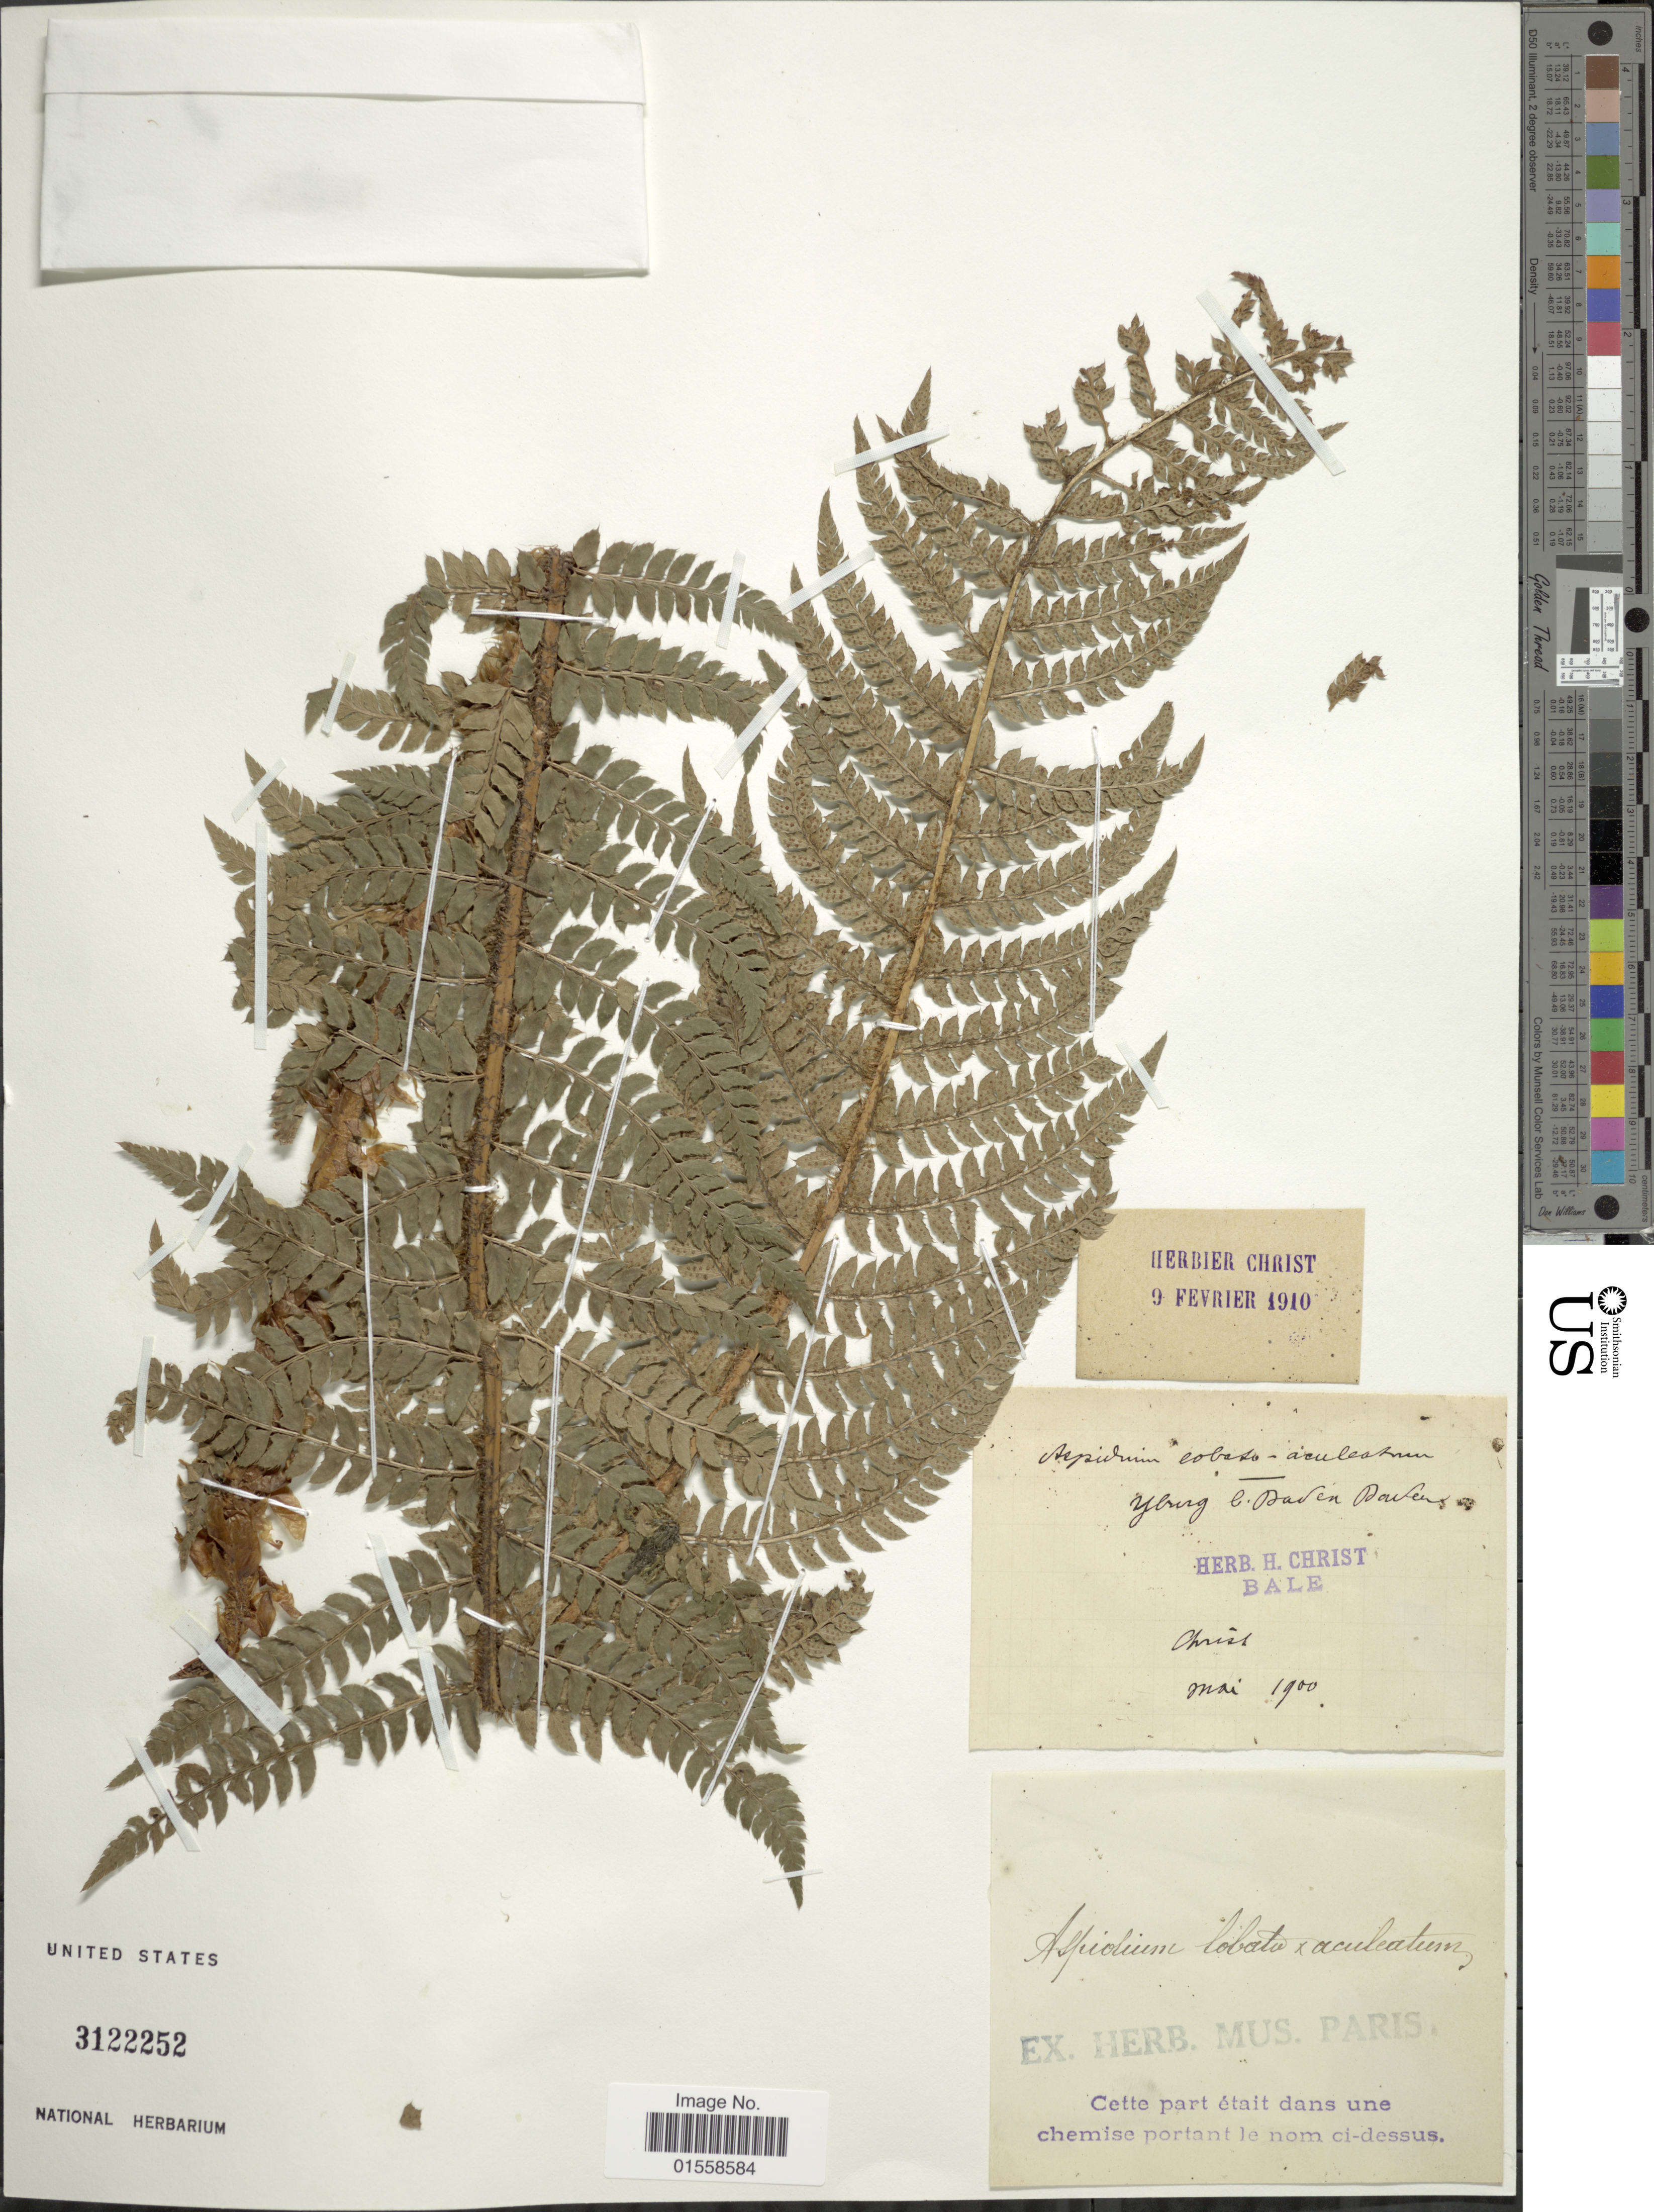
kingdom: Plantae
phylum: Tracheophyta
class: Polypodiopsida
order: Polypodiales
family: Dryopteridaceae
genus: Polystichum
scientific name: Polystichum aculeatum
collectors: H. Christ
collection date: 1900-05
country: Germany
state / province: Baden-Württemberg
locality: Yberg b.Baden Da [illegible text]. [interpreted]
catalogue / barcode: US 3122252